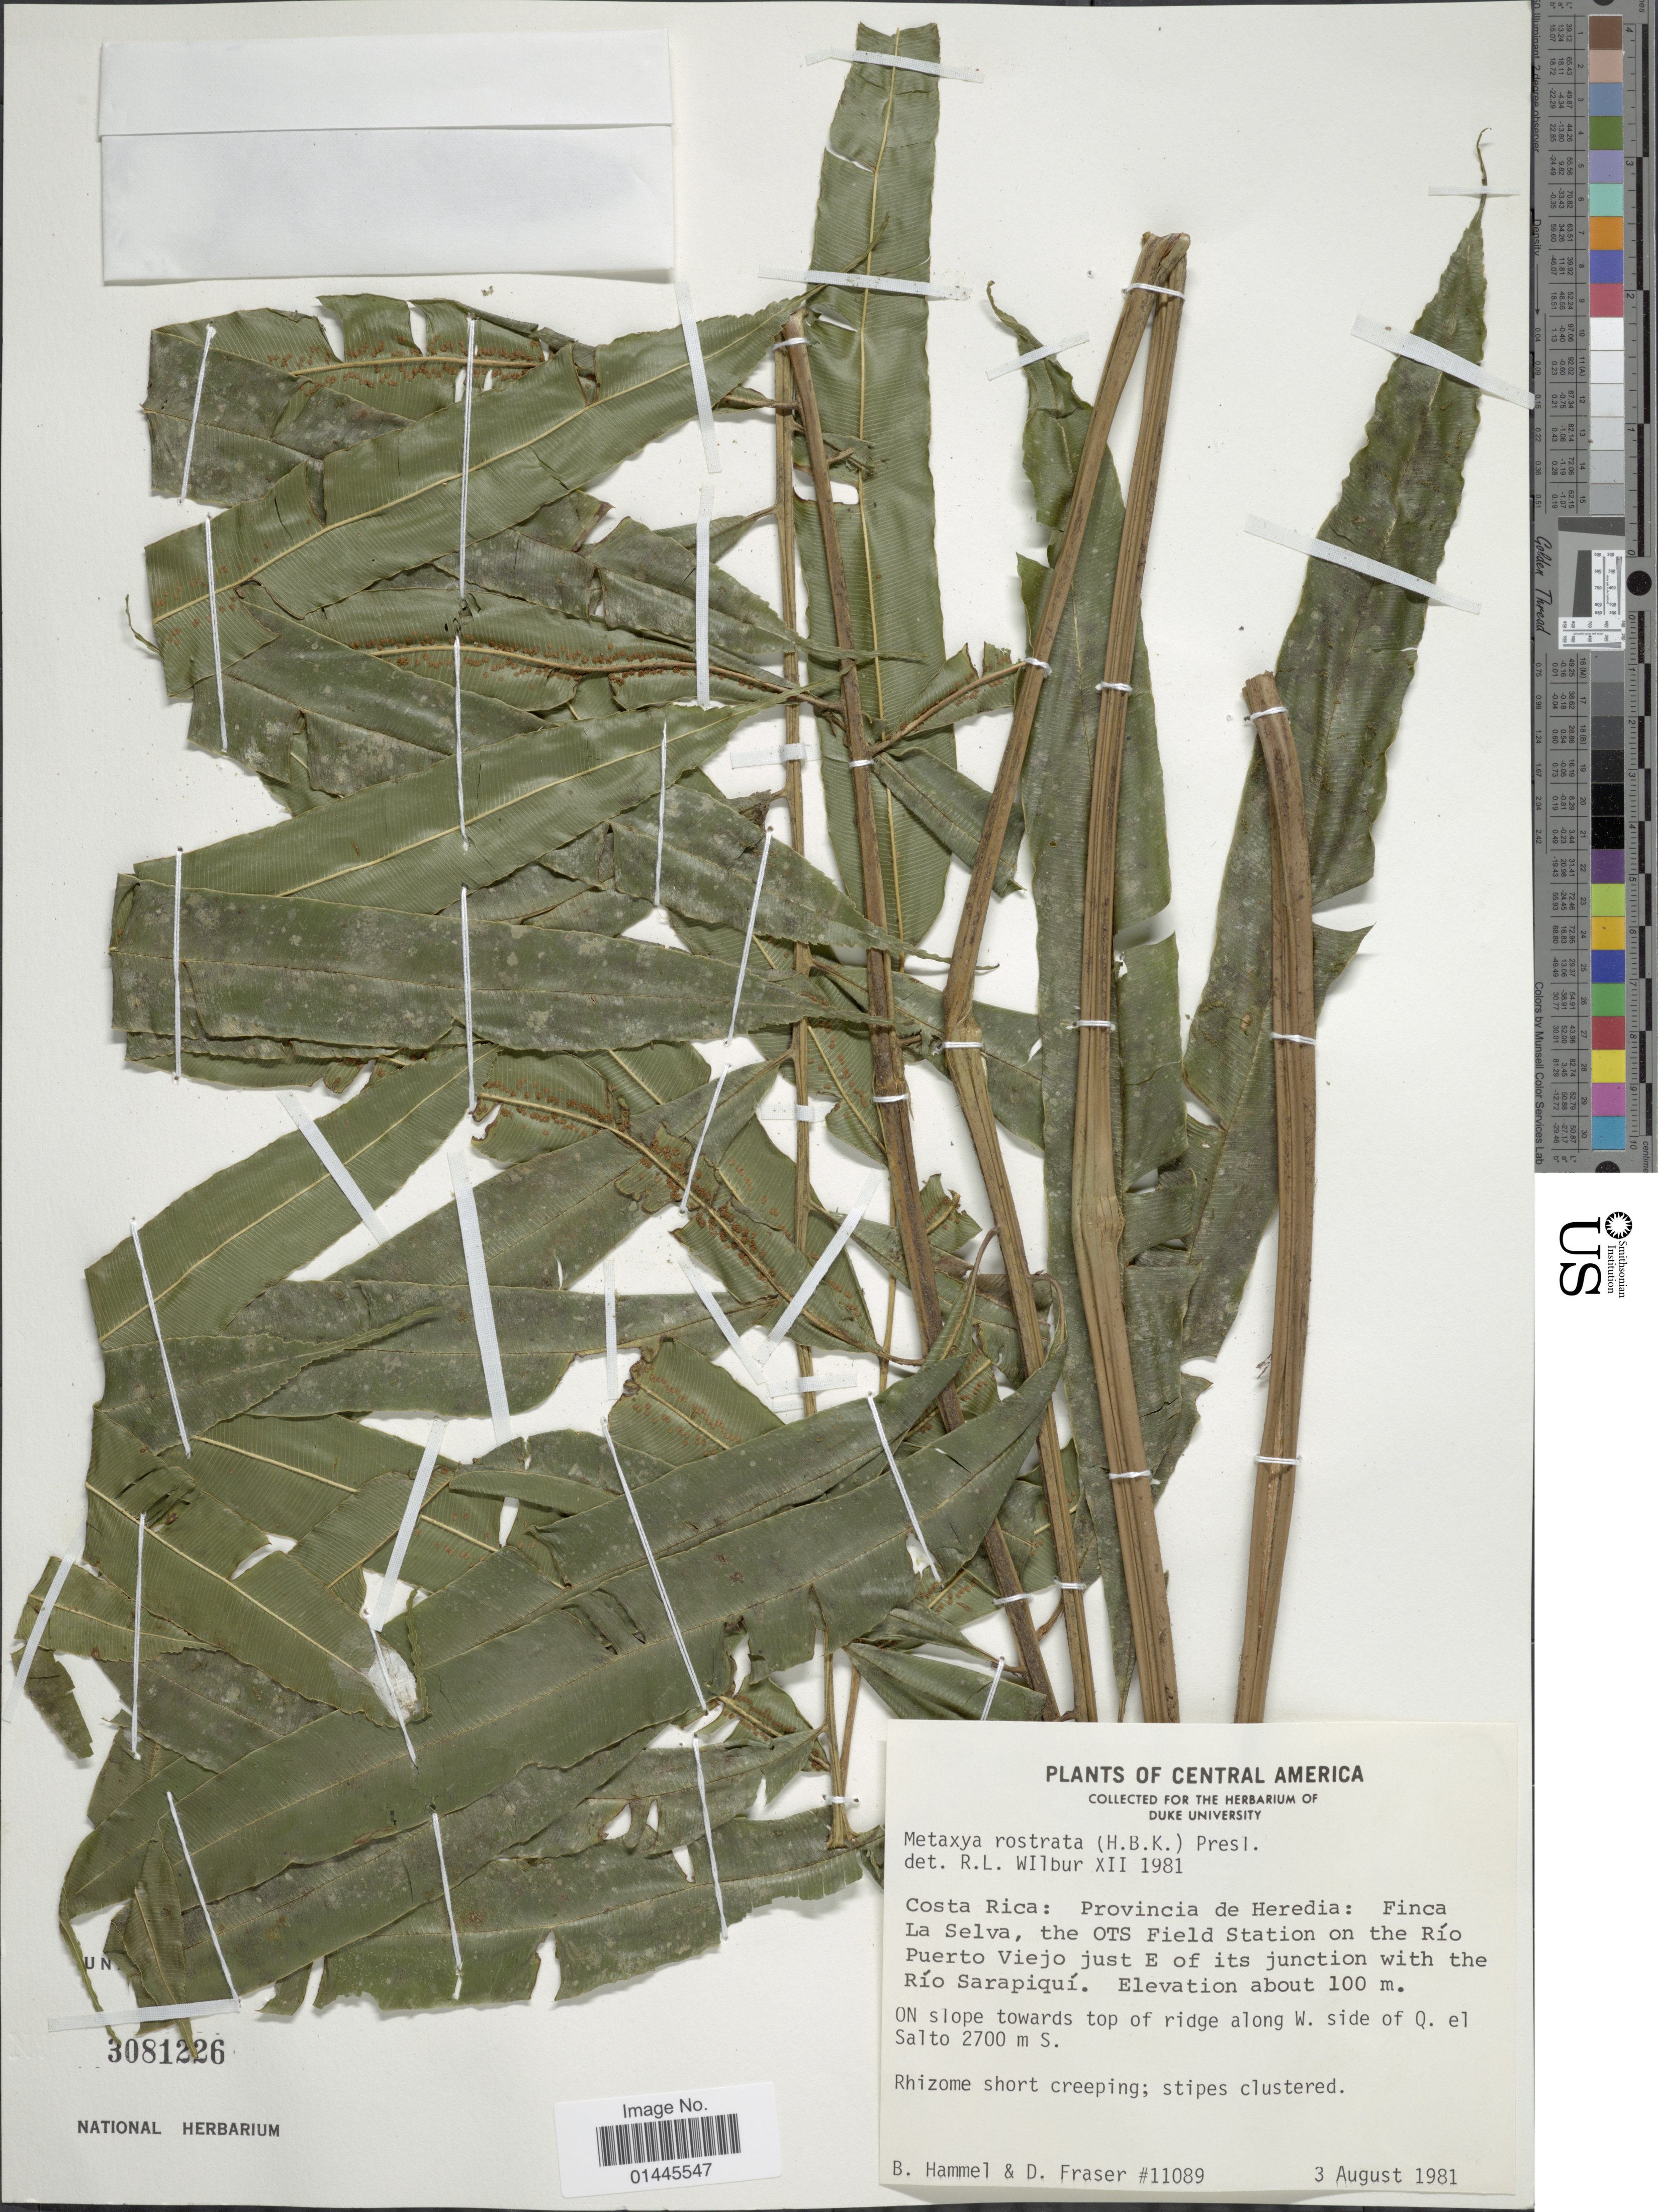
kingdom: Plantae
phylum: Tracheophyta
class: Polypodiopsida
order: Cyatheales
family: Metaxyaceae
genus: Metaxya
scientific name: Metaxya rostrata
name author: (Kunth) C. Presl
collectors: B. Hammel & D. Fraser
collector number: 11089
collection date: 1981-08-03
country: Costa Rica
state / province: Heredia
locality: Finca La Selva, the OTS Field Station on the Rio Puerto Viejo just E of its junction with the Rio Sarapiqui, on slope towards top of ridge along W. side of Q. el Salto S.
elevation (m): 2700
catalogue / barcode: US 3081226